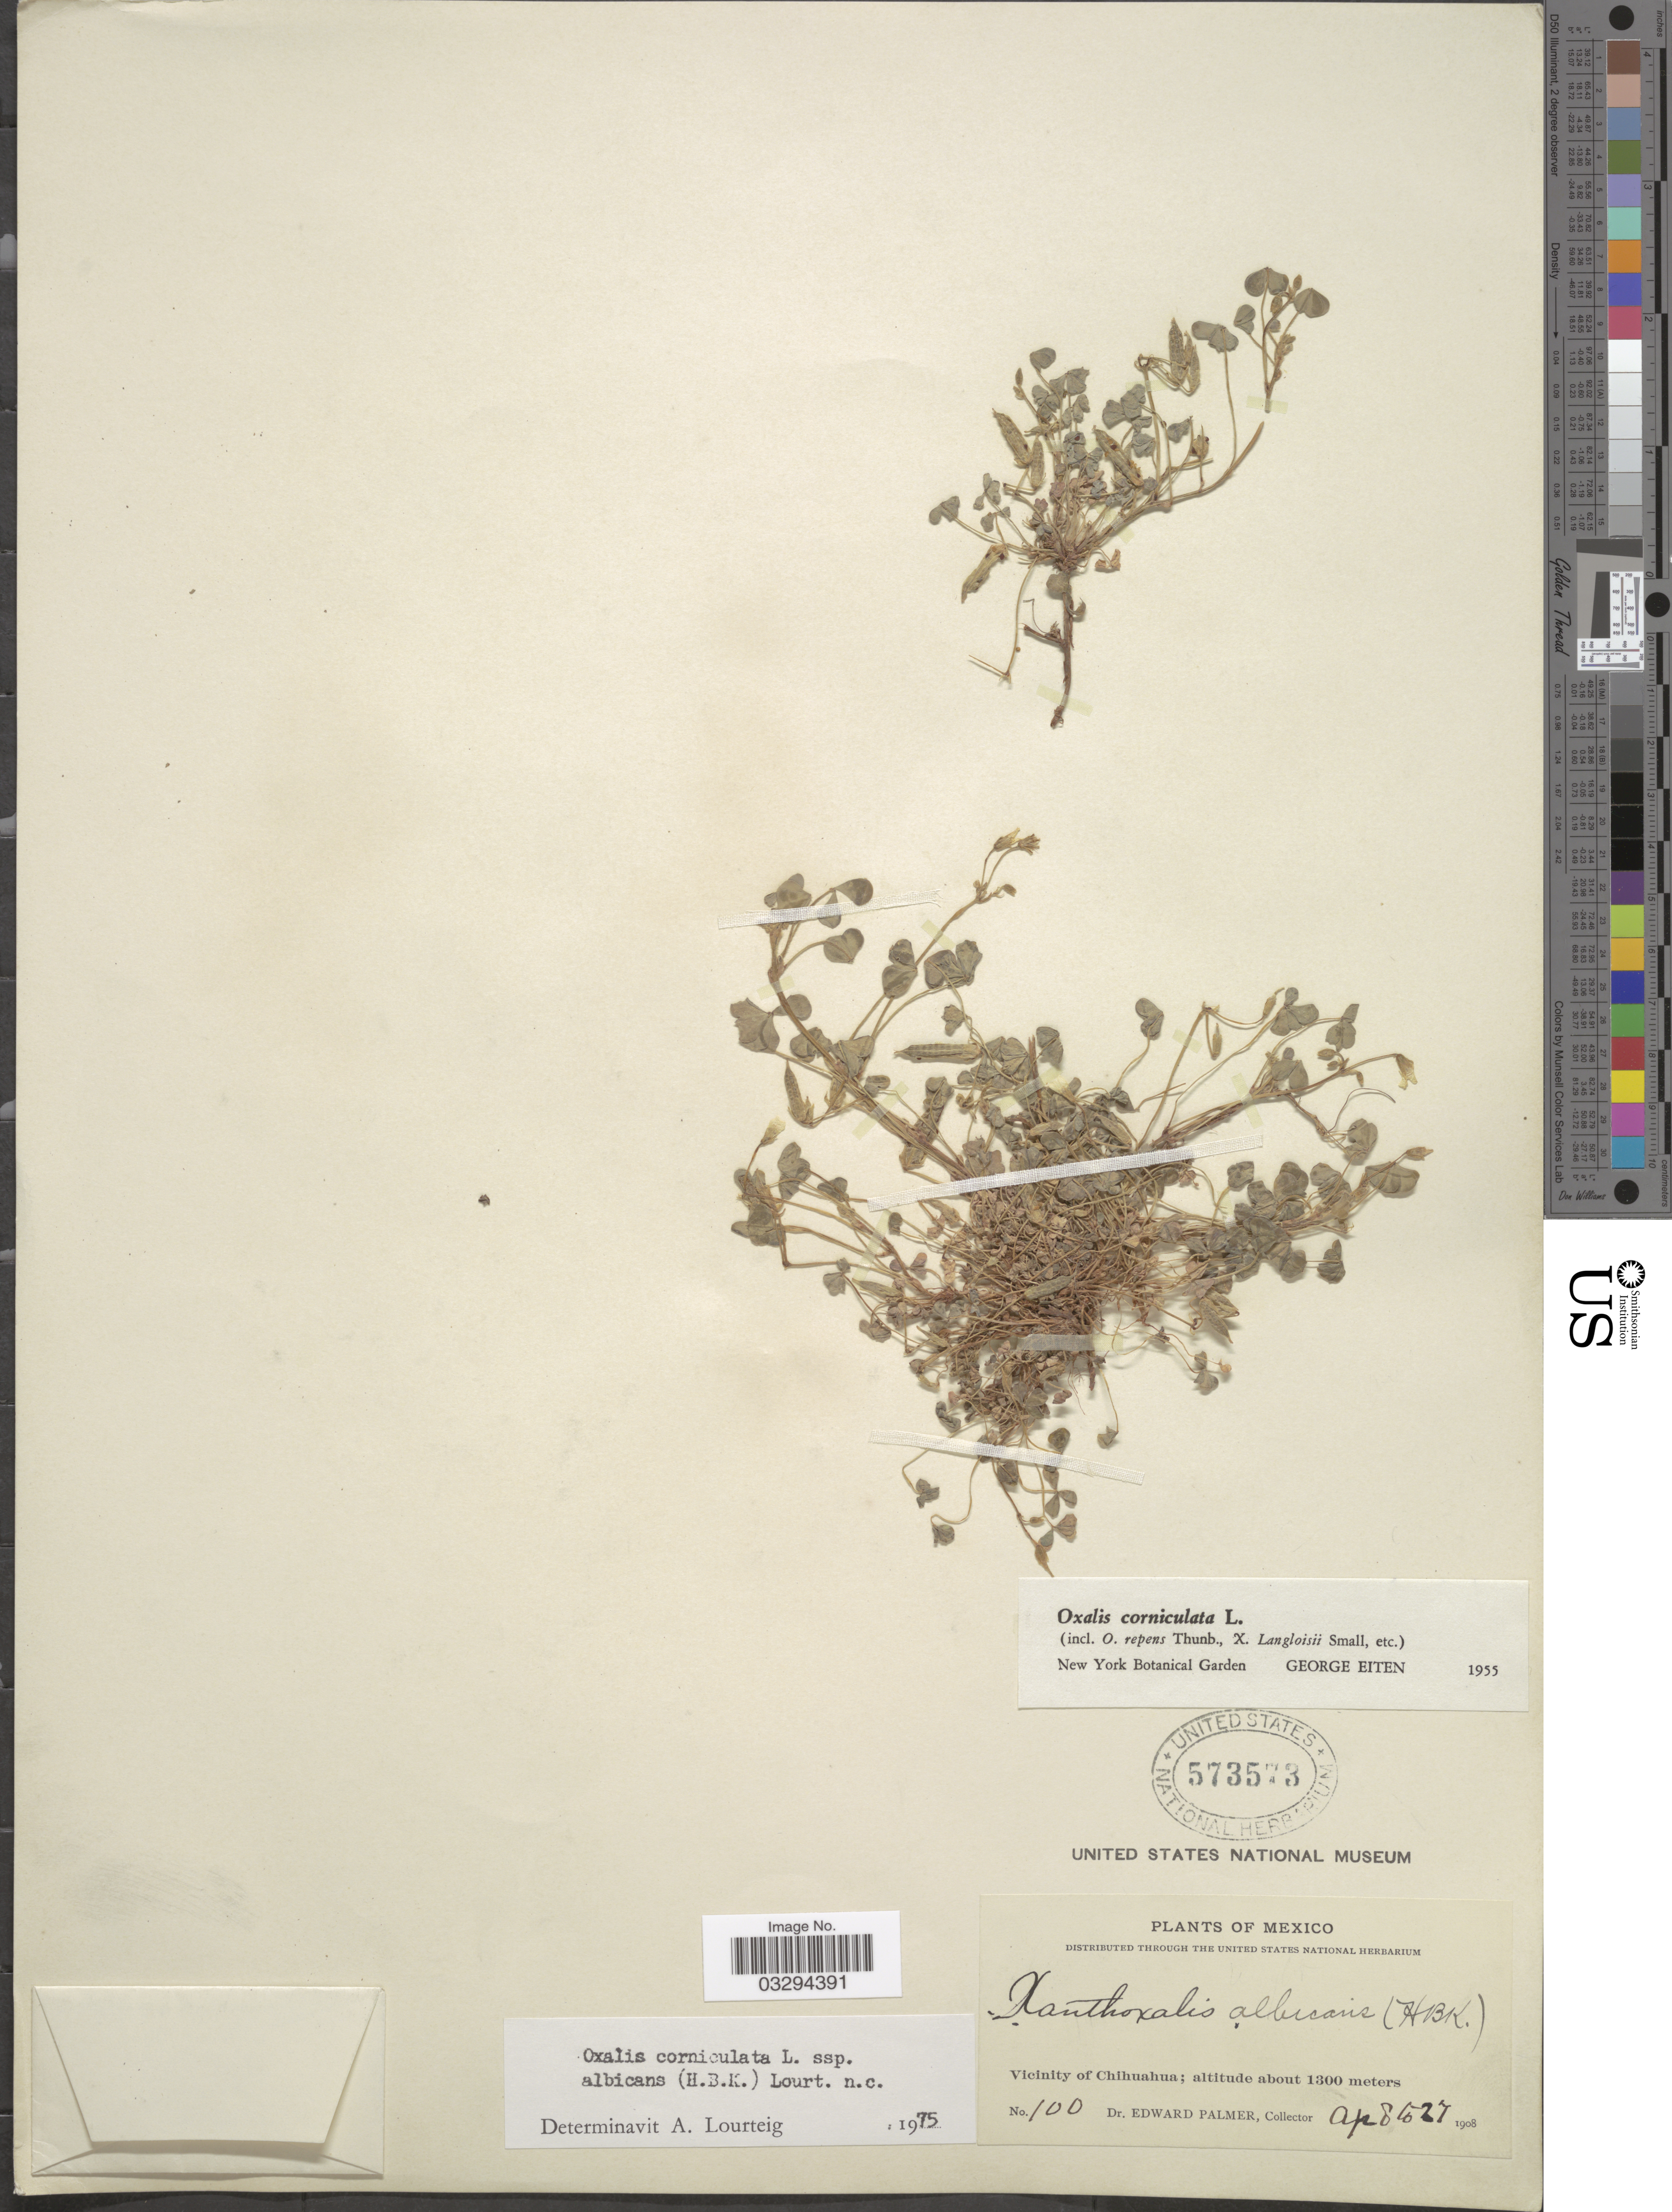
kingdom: Plantae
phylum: Tracheophyta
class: Magnoliopsida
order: Oxalidales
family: Oxalidaceae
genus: Oxalis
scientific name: Oxalis corniculata subsp. albicans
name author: (Kunth) Lourteig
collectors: E. Palmer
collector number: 100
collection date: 1908-04-08/1908-04-27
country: Mexico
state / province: Chihuahua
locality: Vicinity of Chihuahua.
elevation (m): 1300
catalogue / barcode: US 573573